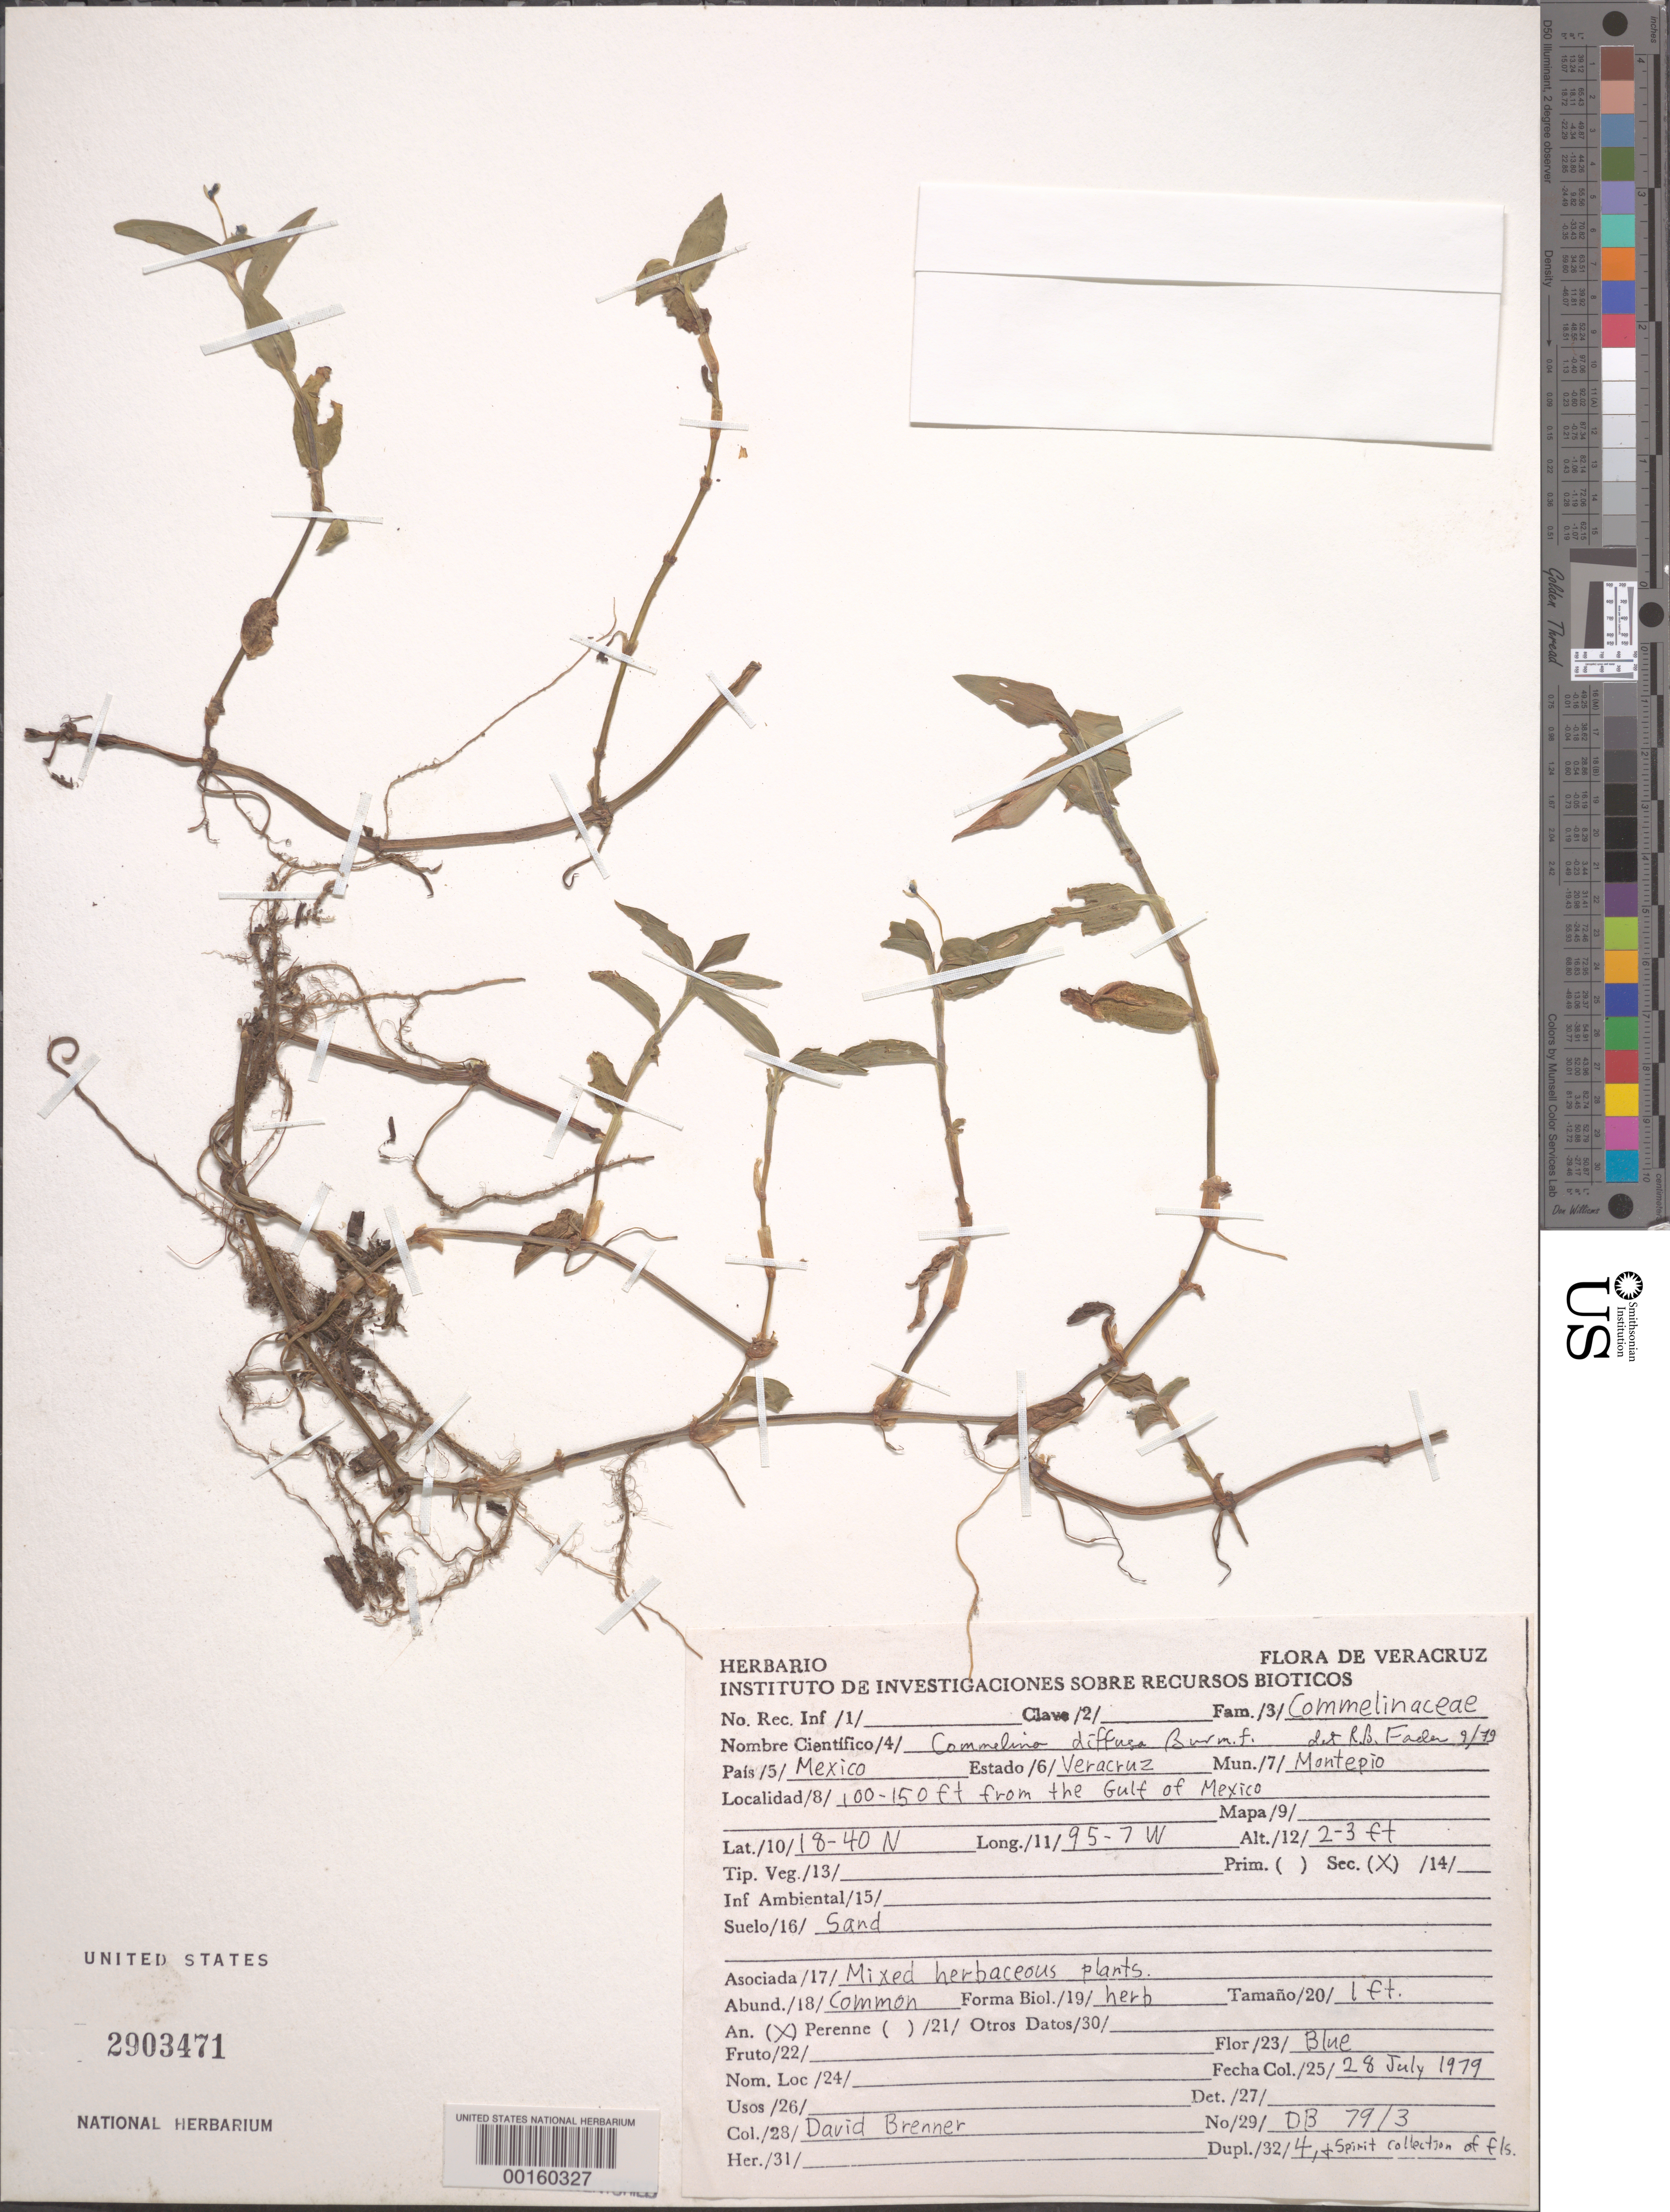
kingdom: Plantae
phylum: Tracheophyta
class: Liliopsida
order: Commelinales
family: Commelinaceae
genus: Commelina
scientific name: Commelina diffusa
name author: Burm. f.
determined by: Faden, Robert B., (US), Smithsonian Institution - National Museum of Natural History (UNITED STATES)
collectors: D. Brenner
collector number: Db 79/3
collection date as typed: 28 Jul 1979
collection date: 1979-07-28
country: Mexico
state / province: Veracruz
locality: Montepio mun. (?), near Gulf of Mexico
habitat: Sandy soil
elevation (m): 1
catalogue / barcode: US 2903471